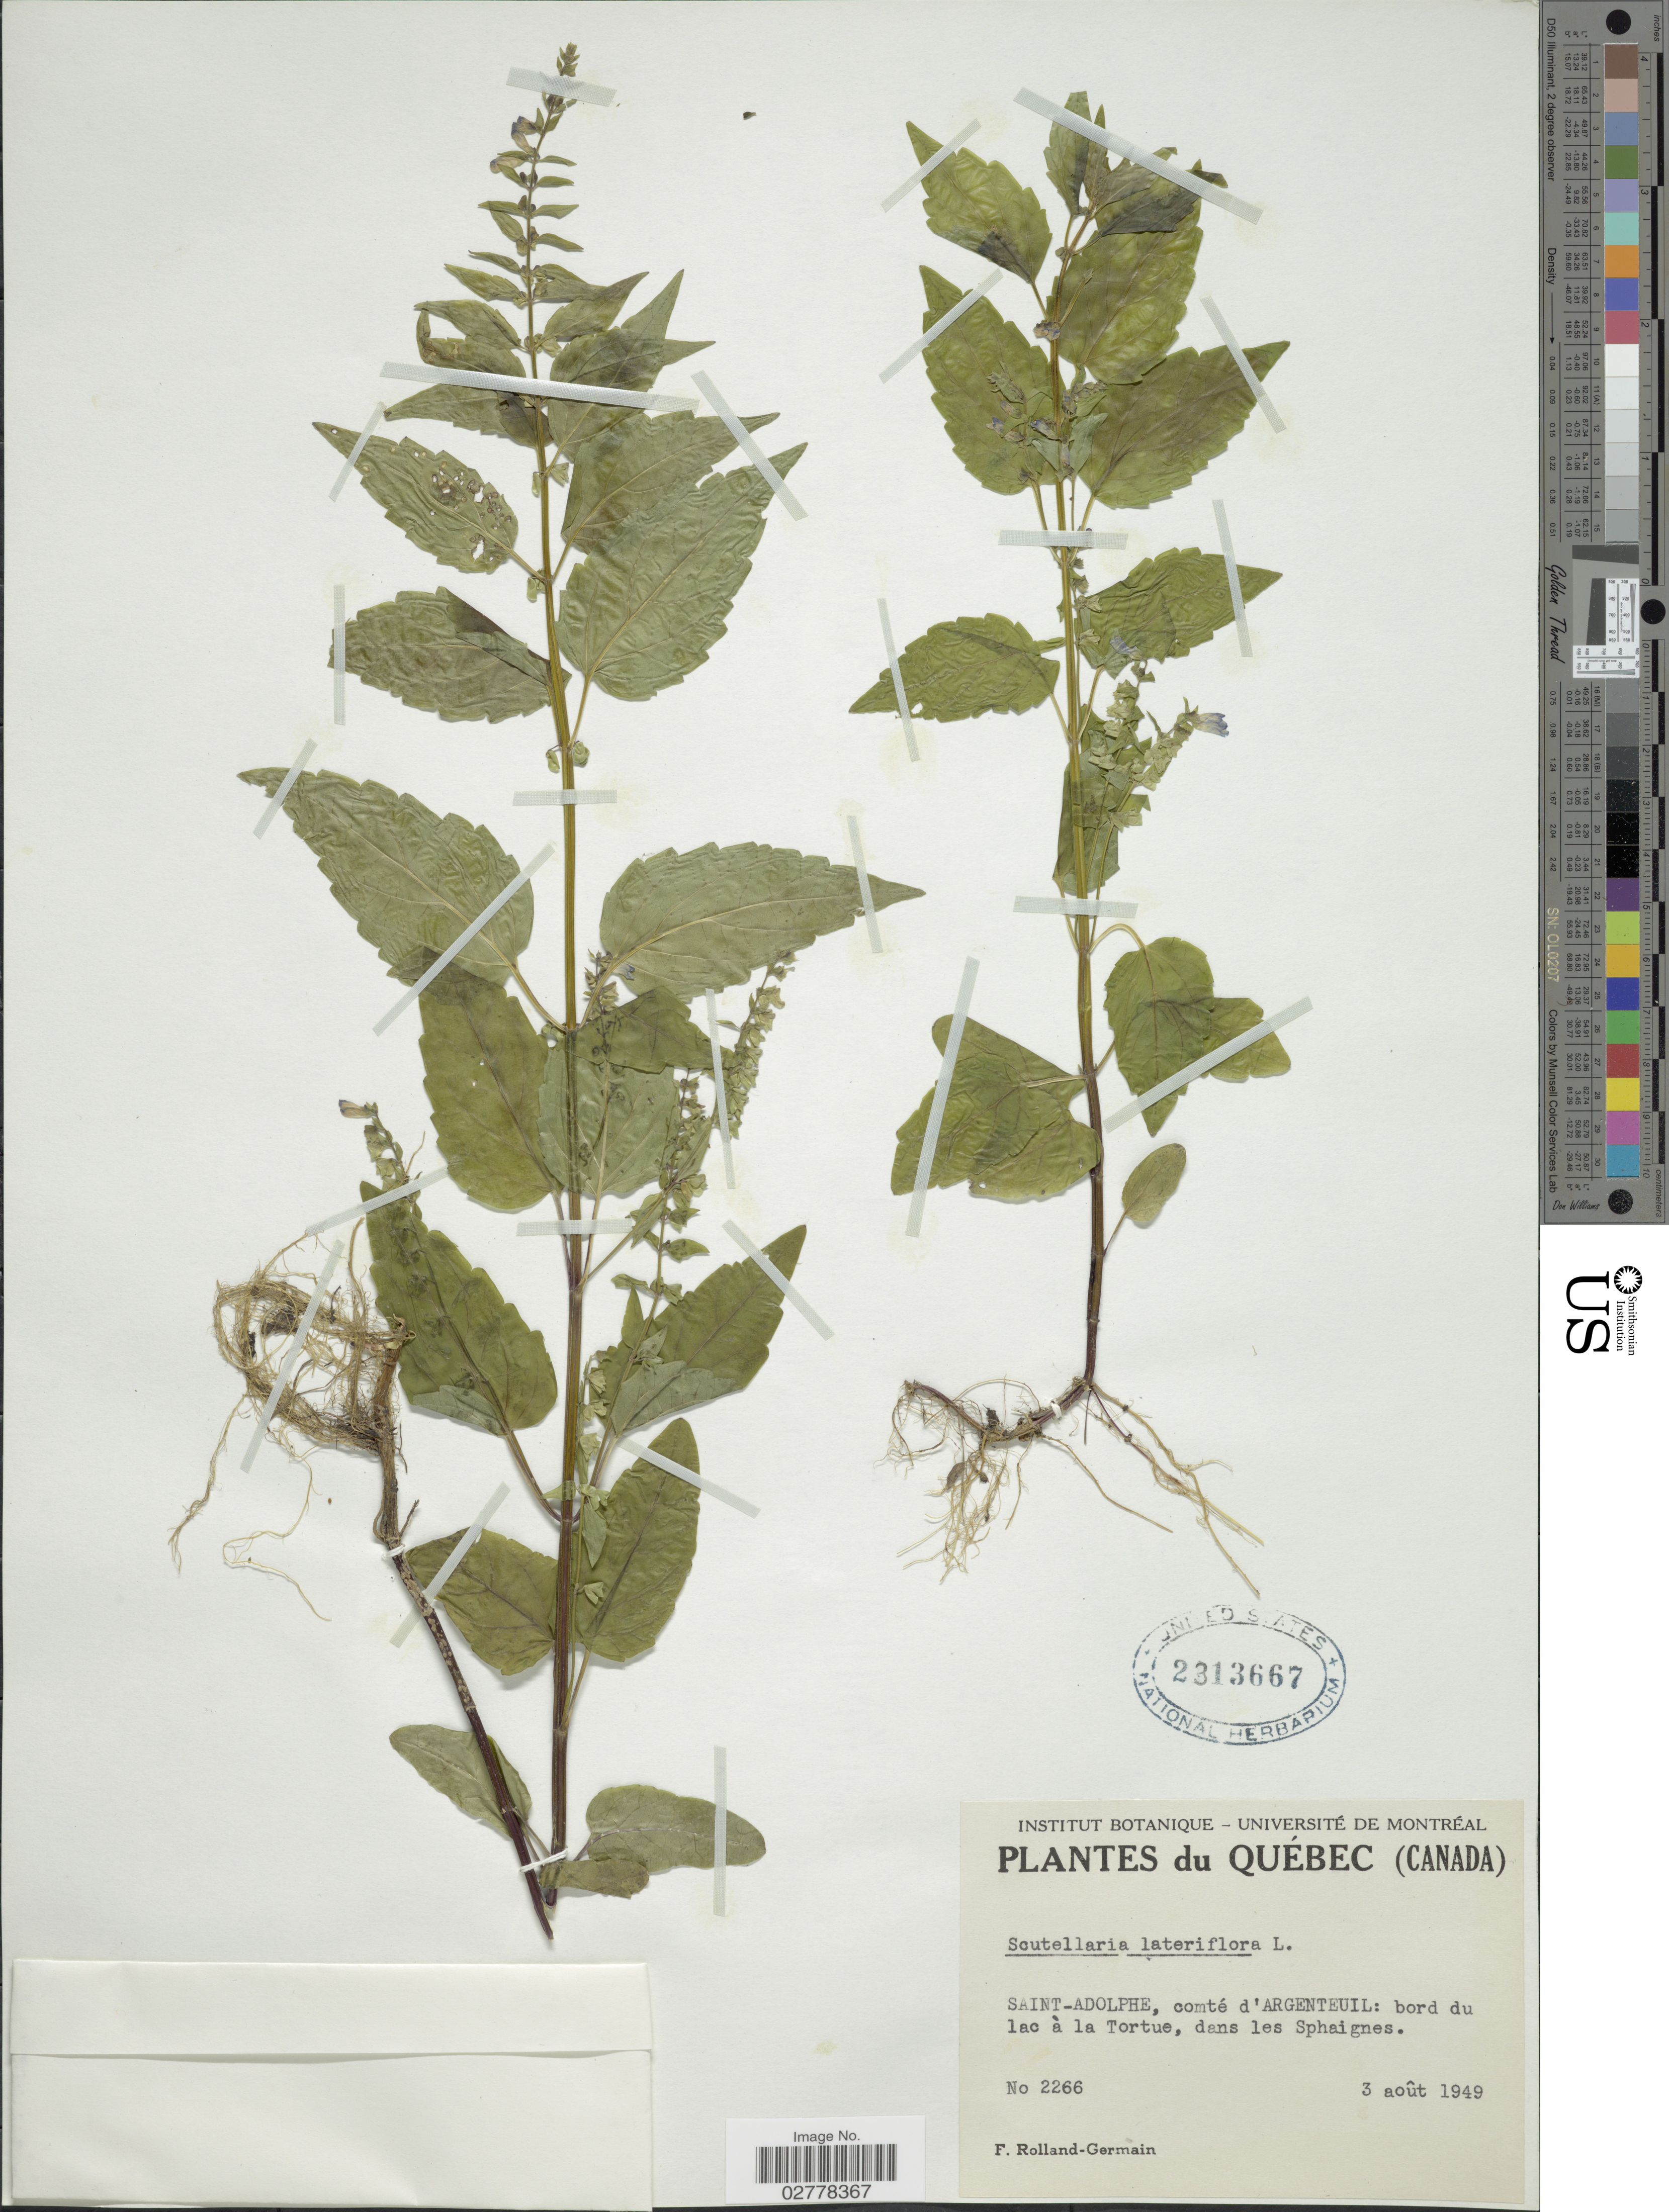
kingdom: Plantae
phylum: Tracheophyta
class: Magnoliopsida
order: Lamiales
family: Lamiaceae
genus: Scutellaria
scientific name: Scutellaria lateriflora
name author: L.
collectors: Rolland-Germain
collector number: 2266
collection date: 1949-08-03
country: Canada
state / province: Quebec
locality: Saint-Adolphe, comté d'Argenteuil: bord du lac à la Tortue, dans les Sphaignes.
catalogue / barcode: US 2313667